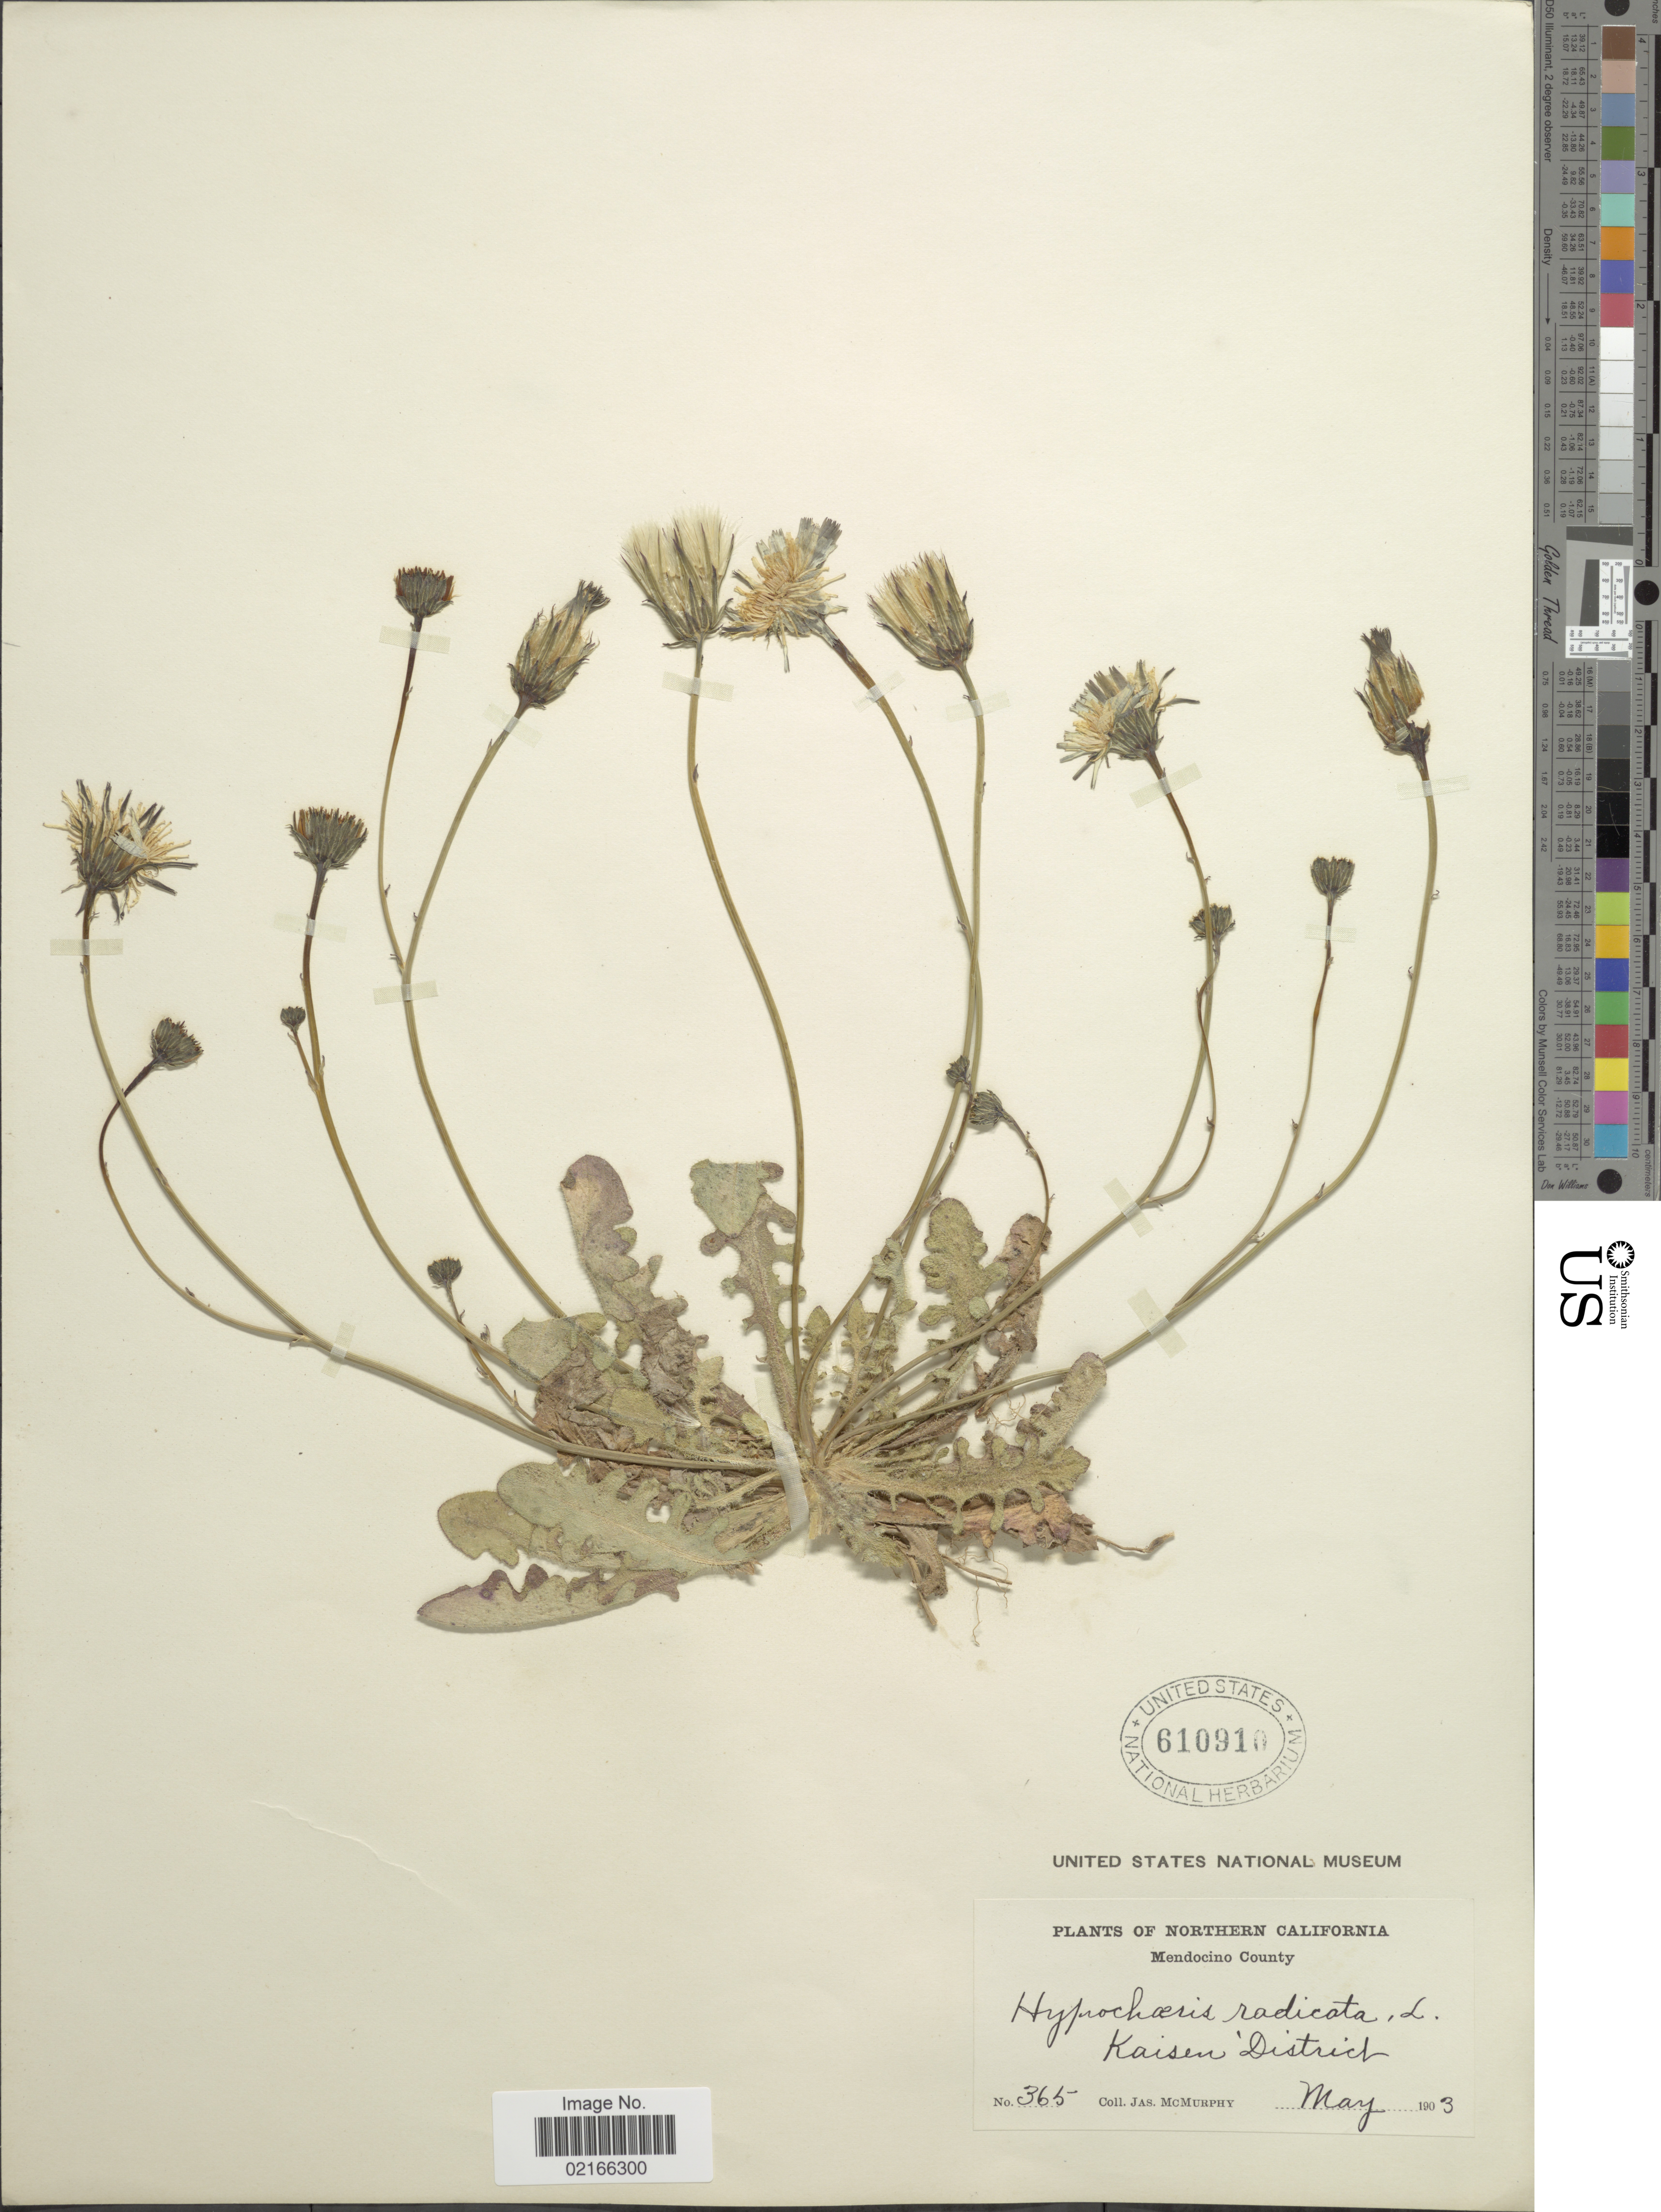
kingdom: Plantae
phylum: Tracheophyta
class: Magnoliopsida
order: Asterales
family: Asteraceae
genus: Hypochaeris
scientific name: Hypochaeris radicata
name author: L.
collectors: J. McMurphy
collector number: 365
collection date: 1903-05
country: United States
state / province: California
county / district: Mendocino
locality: Northern California. Mendocino County. Kaisen's District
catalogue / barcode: US 610910